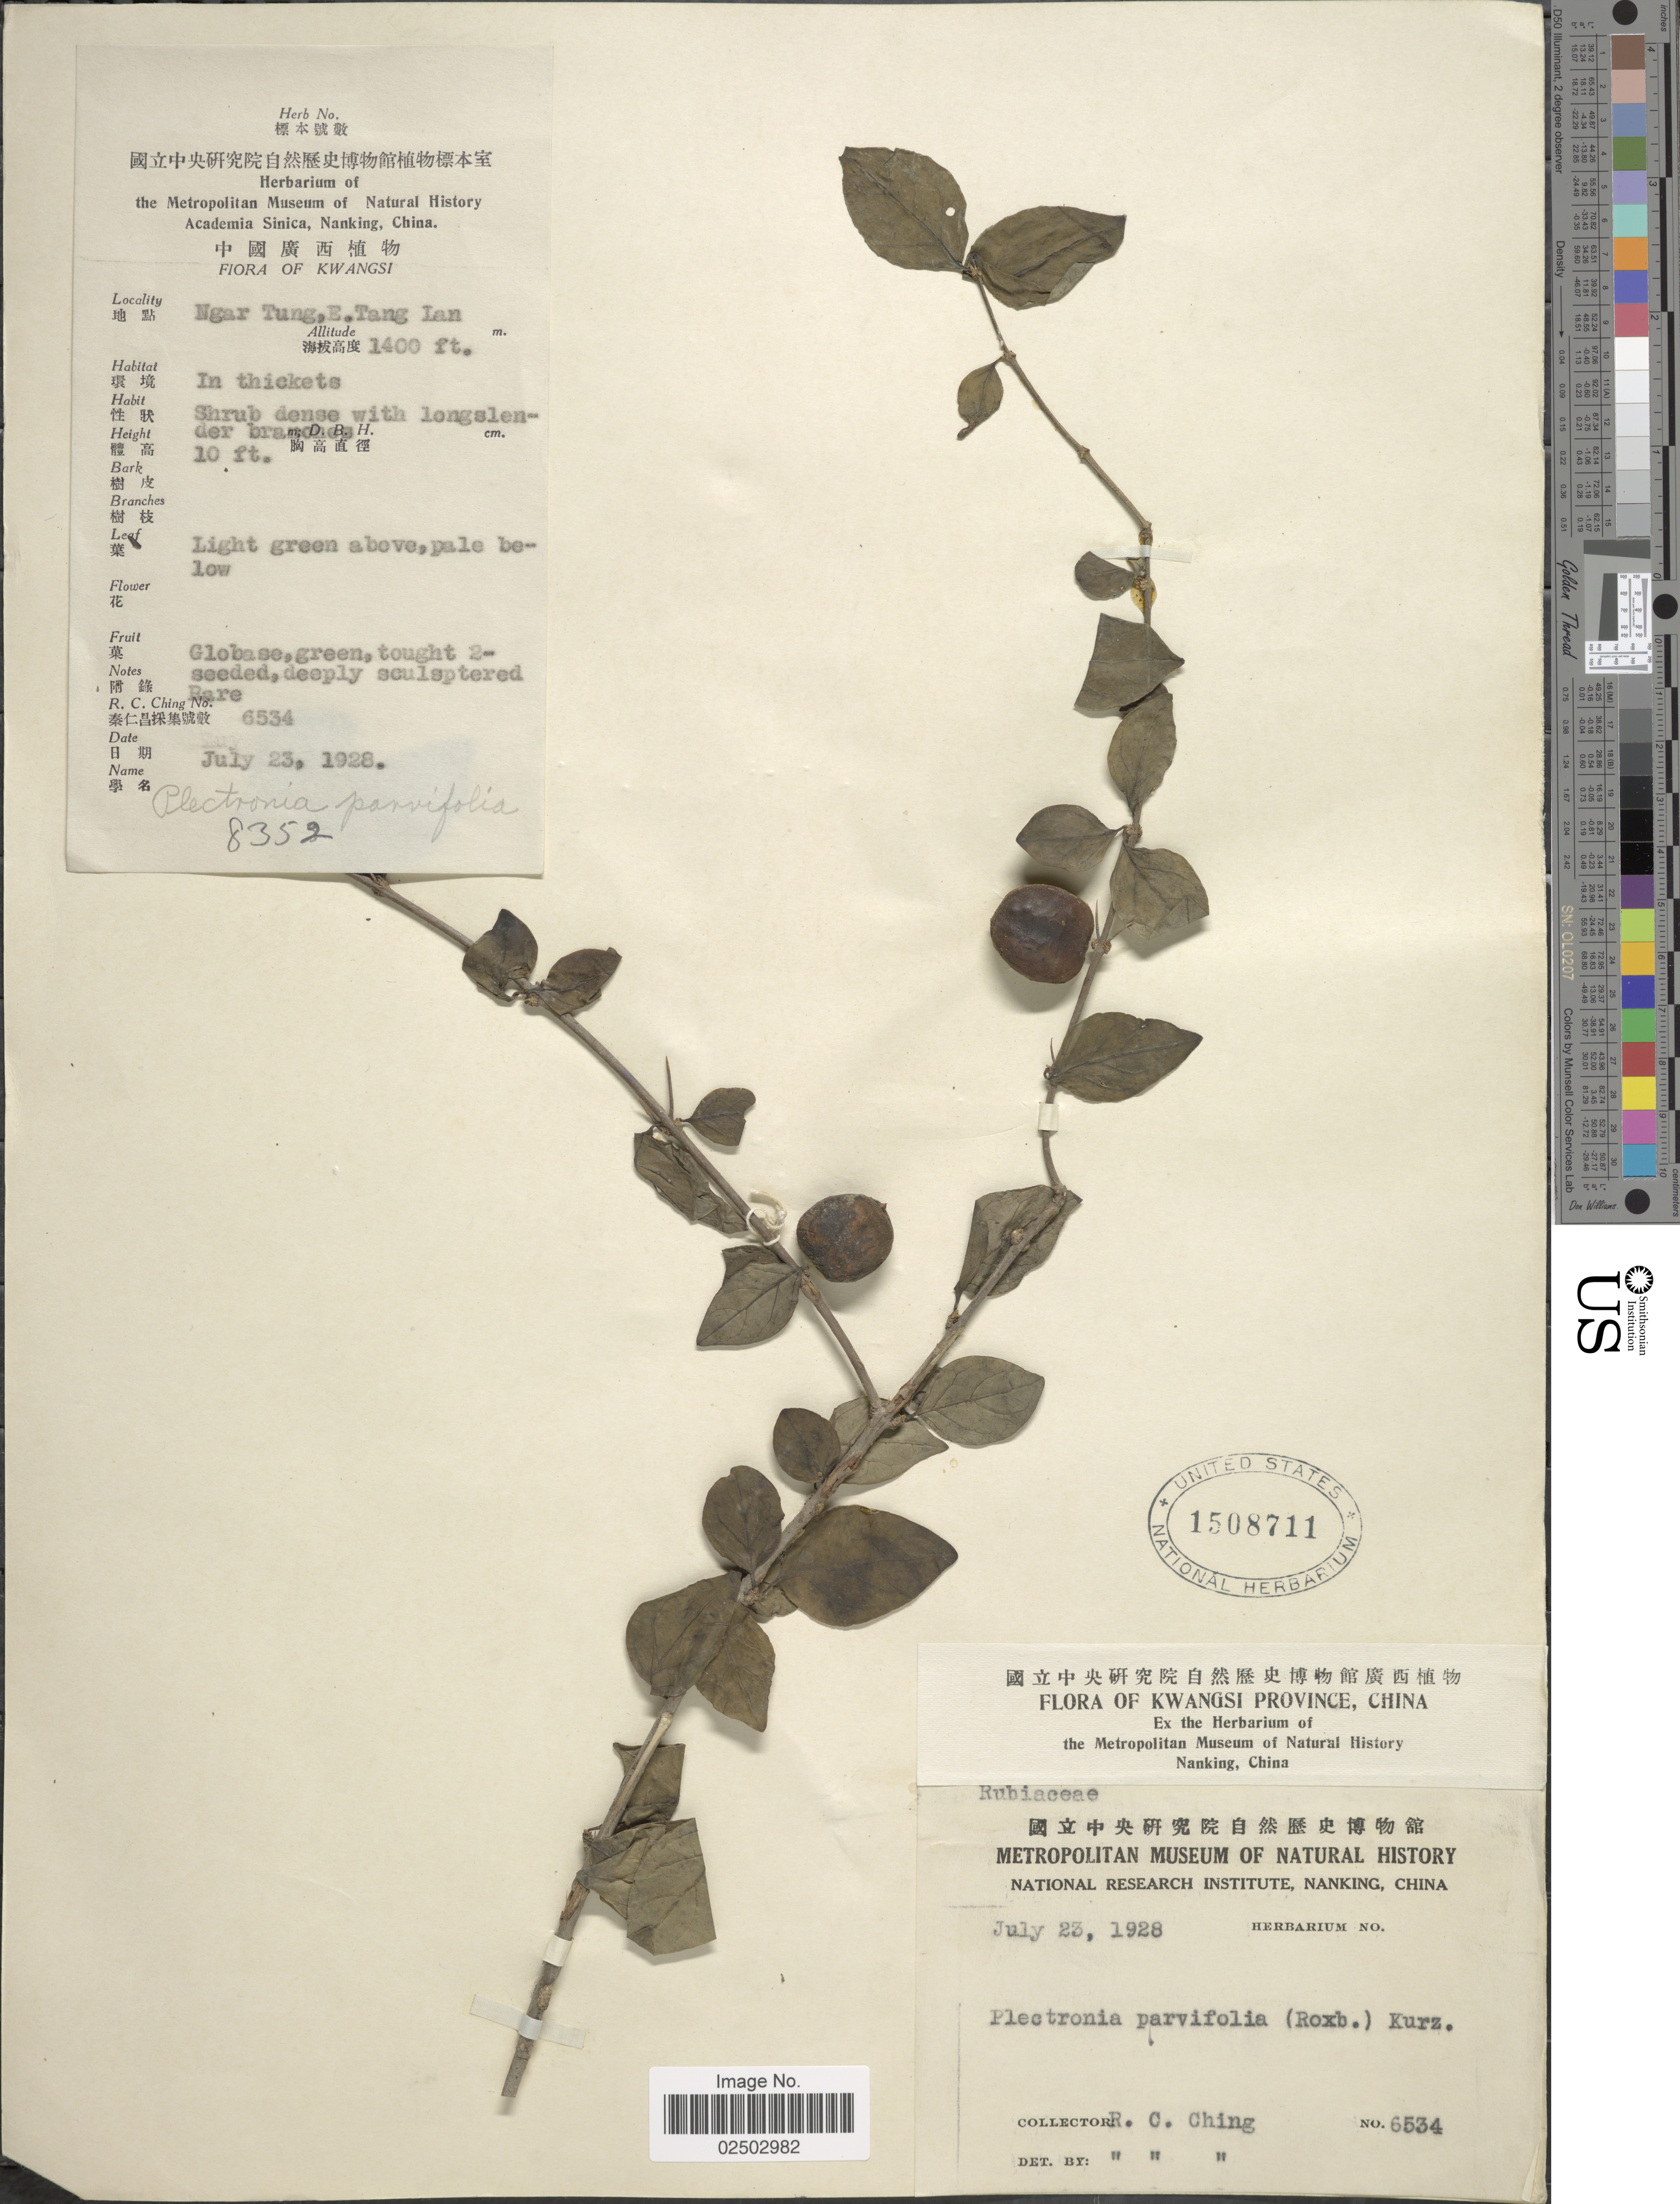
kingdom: Plantae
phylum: Tracheophyta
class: Magnoliopsida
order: Gentianales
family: Rubiaceae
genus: Canthium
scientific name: Canthium parvifolium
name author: Roxb.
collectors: R. C. Ching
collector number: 6534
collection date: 1928-07-23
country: China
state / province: Guangxi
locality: Kwangsi Province, Ngar Tung, E. Tang Lan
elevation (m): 427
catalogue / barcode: US 1508711